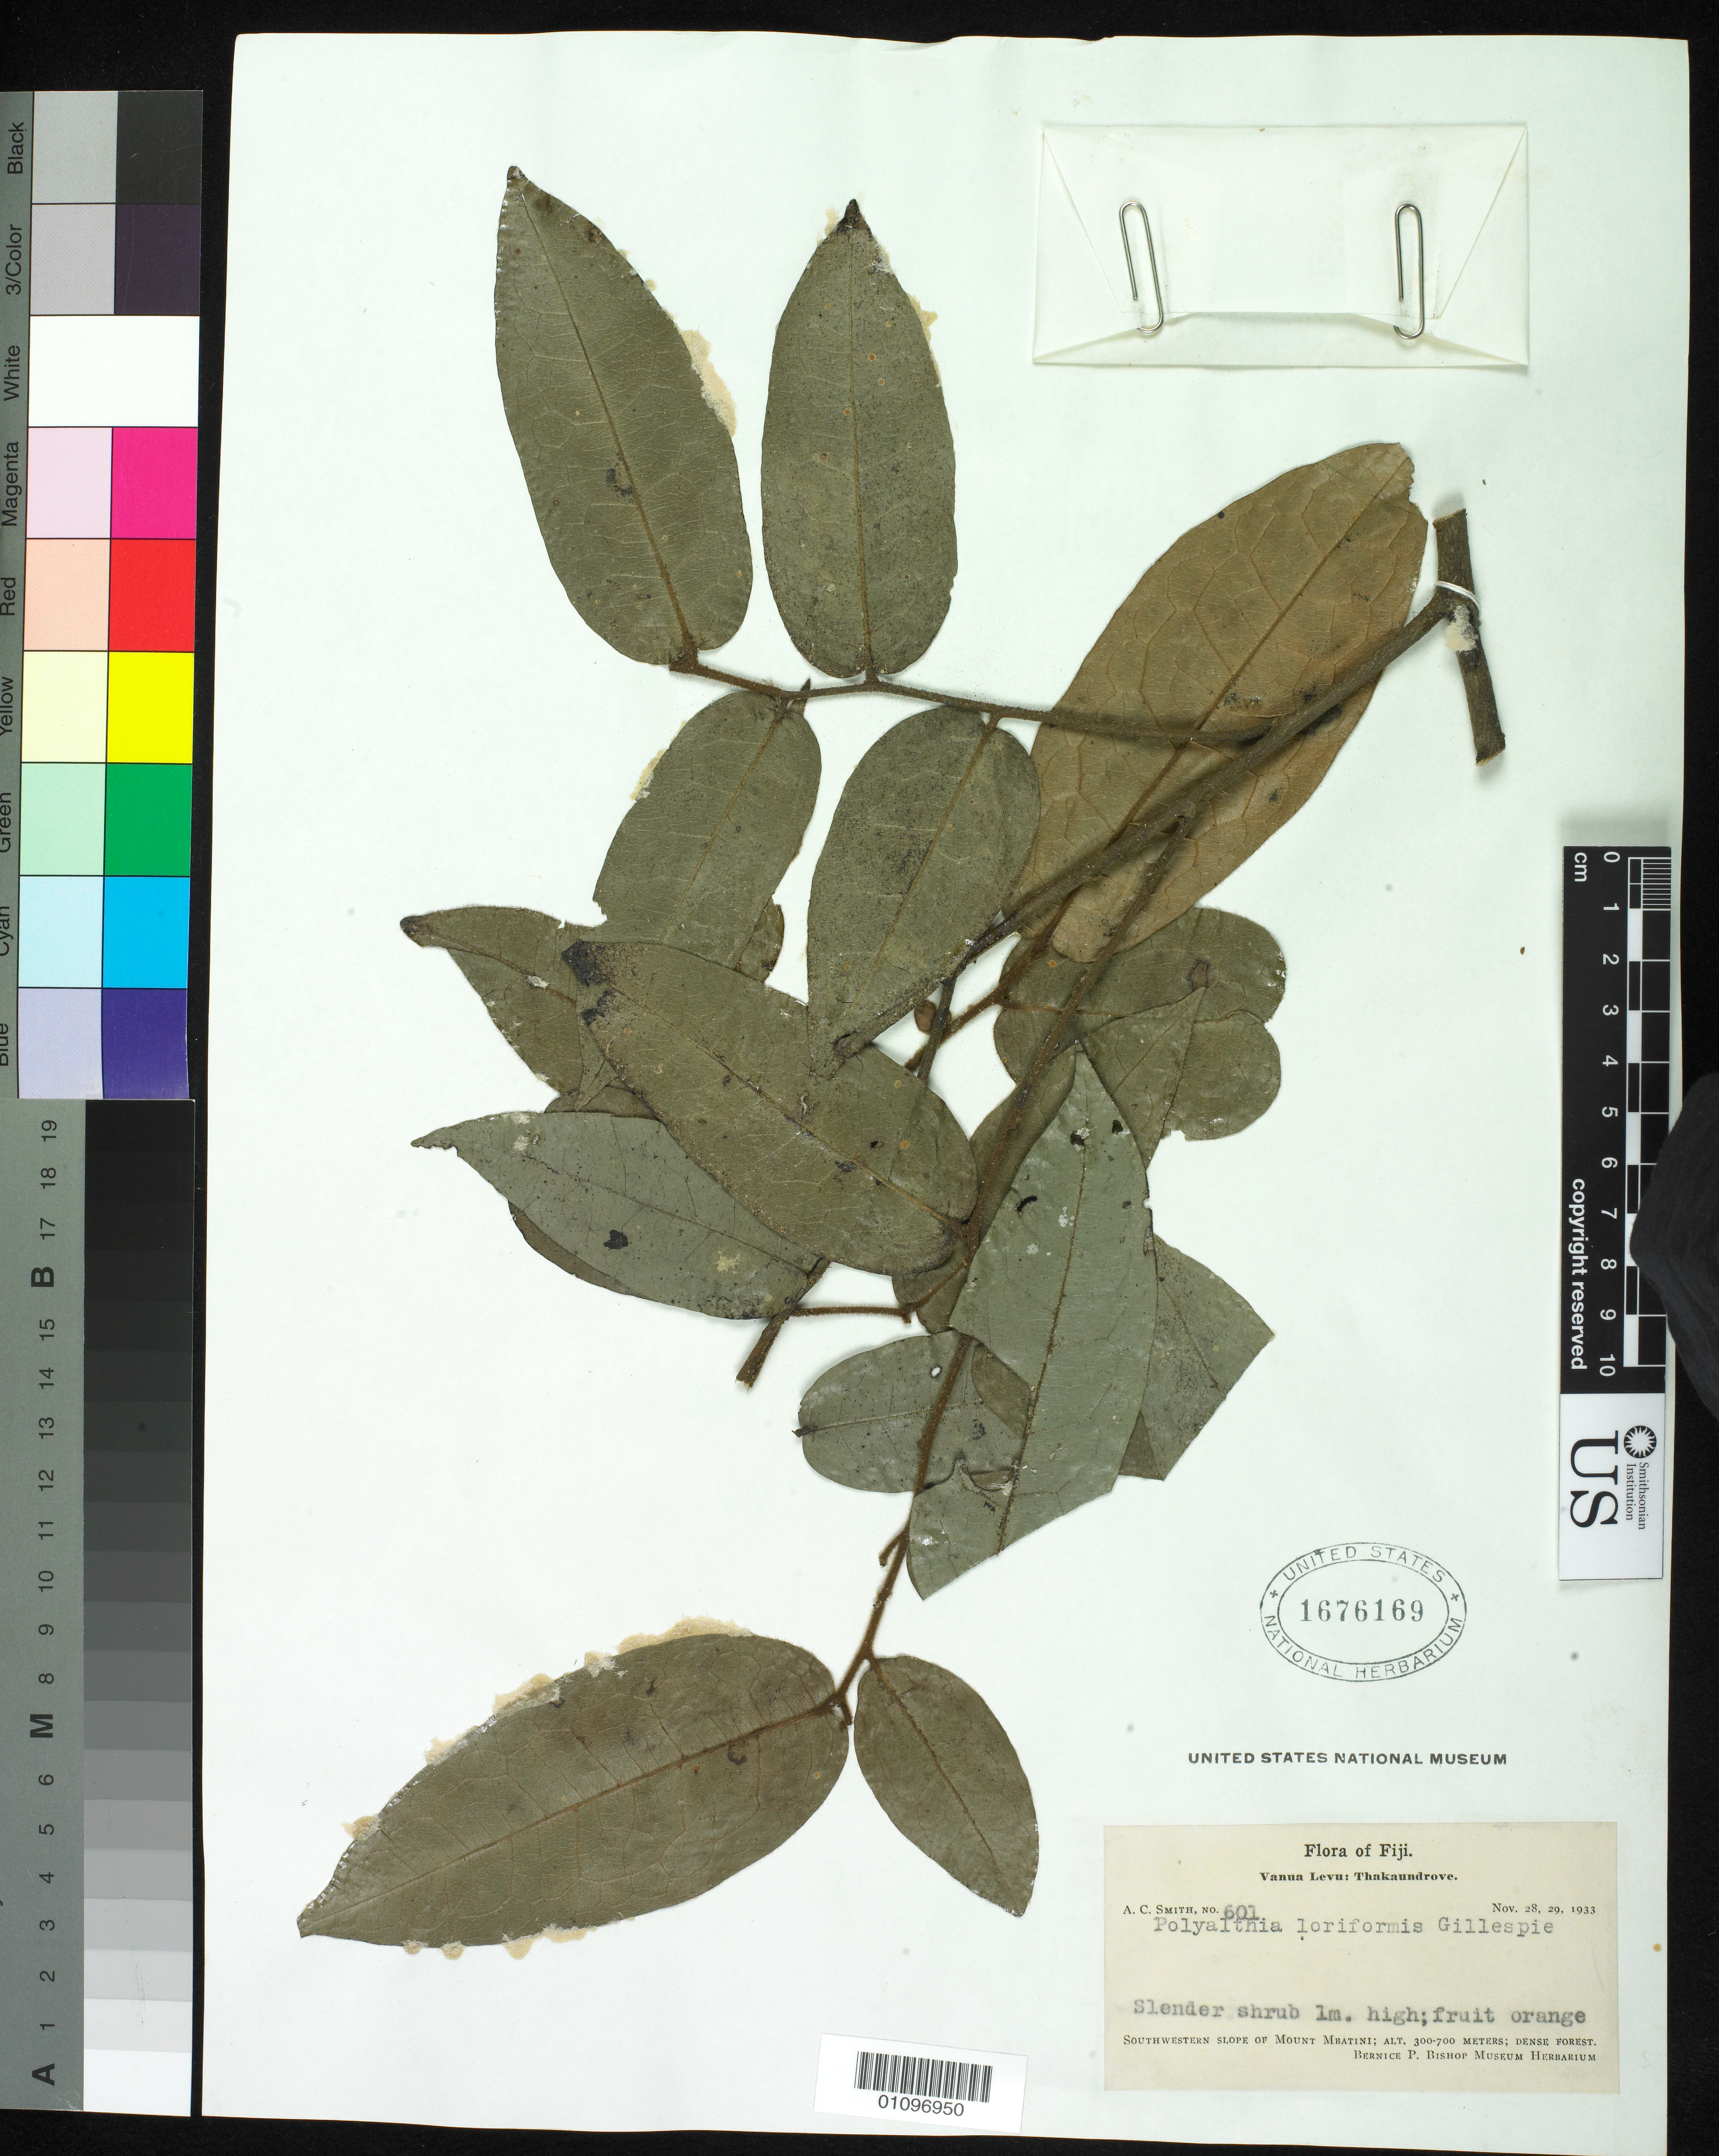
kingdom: Plantae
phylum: Tracheophyta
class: Magnoliopsida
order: Magnoliales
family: Annonaceae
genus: Polyalthia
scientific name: Polyalthia loriformis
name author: Gillespie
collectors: A. C. Smith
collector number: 601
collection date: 1933-11-28/1933-11-29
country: Fiji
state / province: Thakaundrove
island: Vanua Levu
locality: Southwestern slope of Mount Mbatini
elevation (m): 300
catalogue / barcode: US 1676169